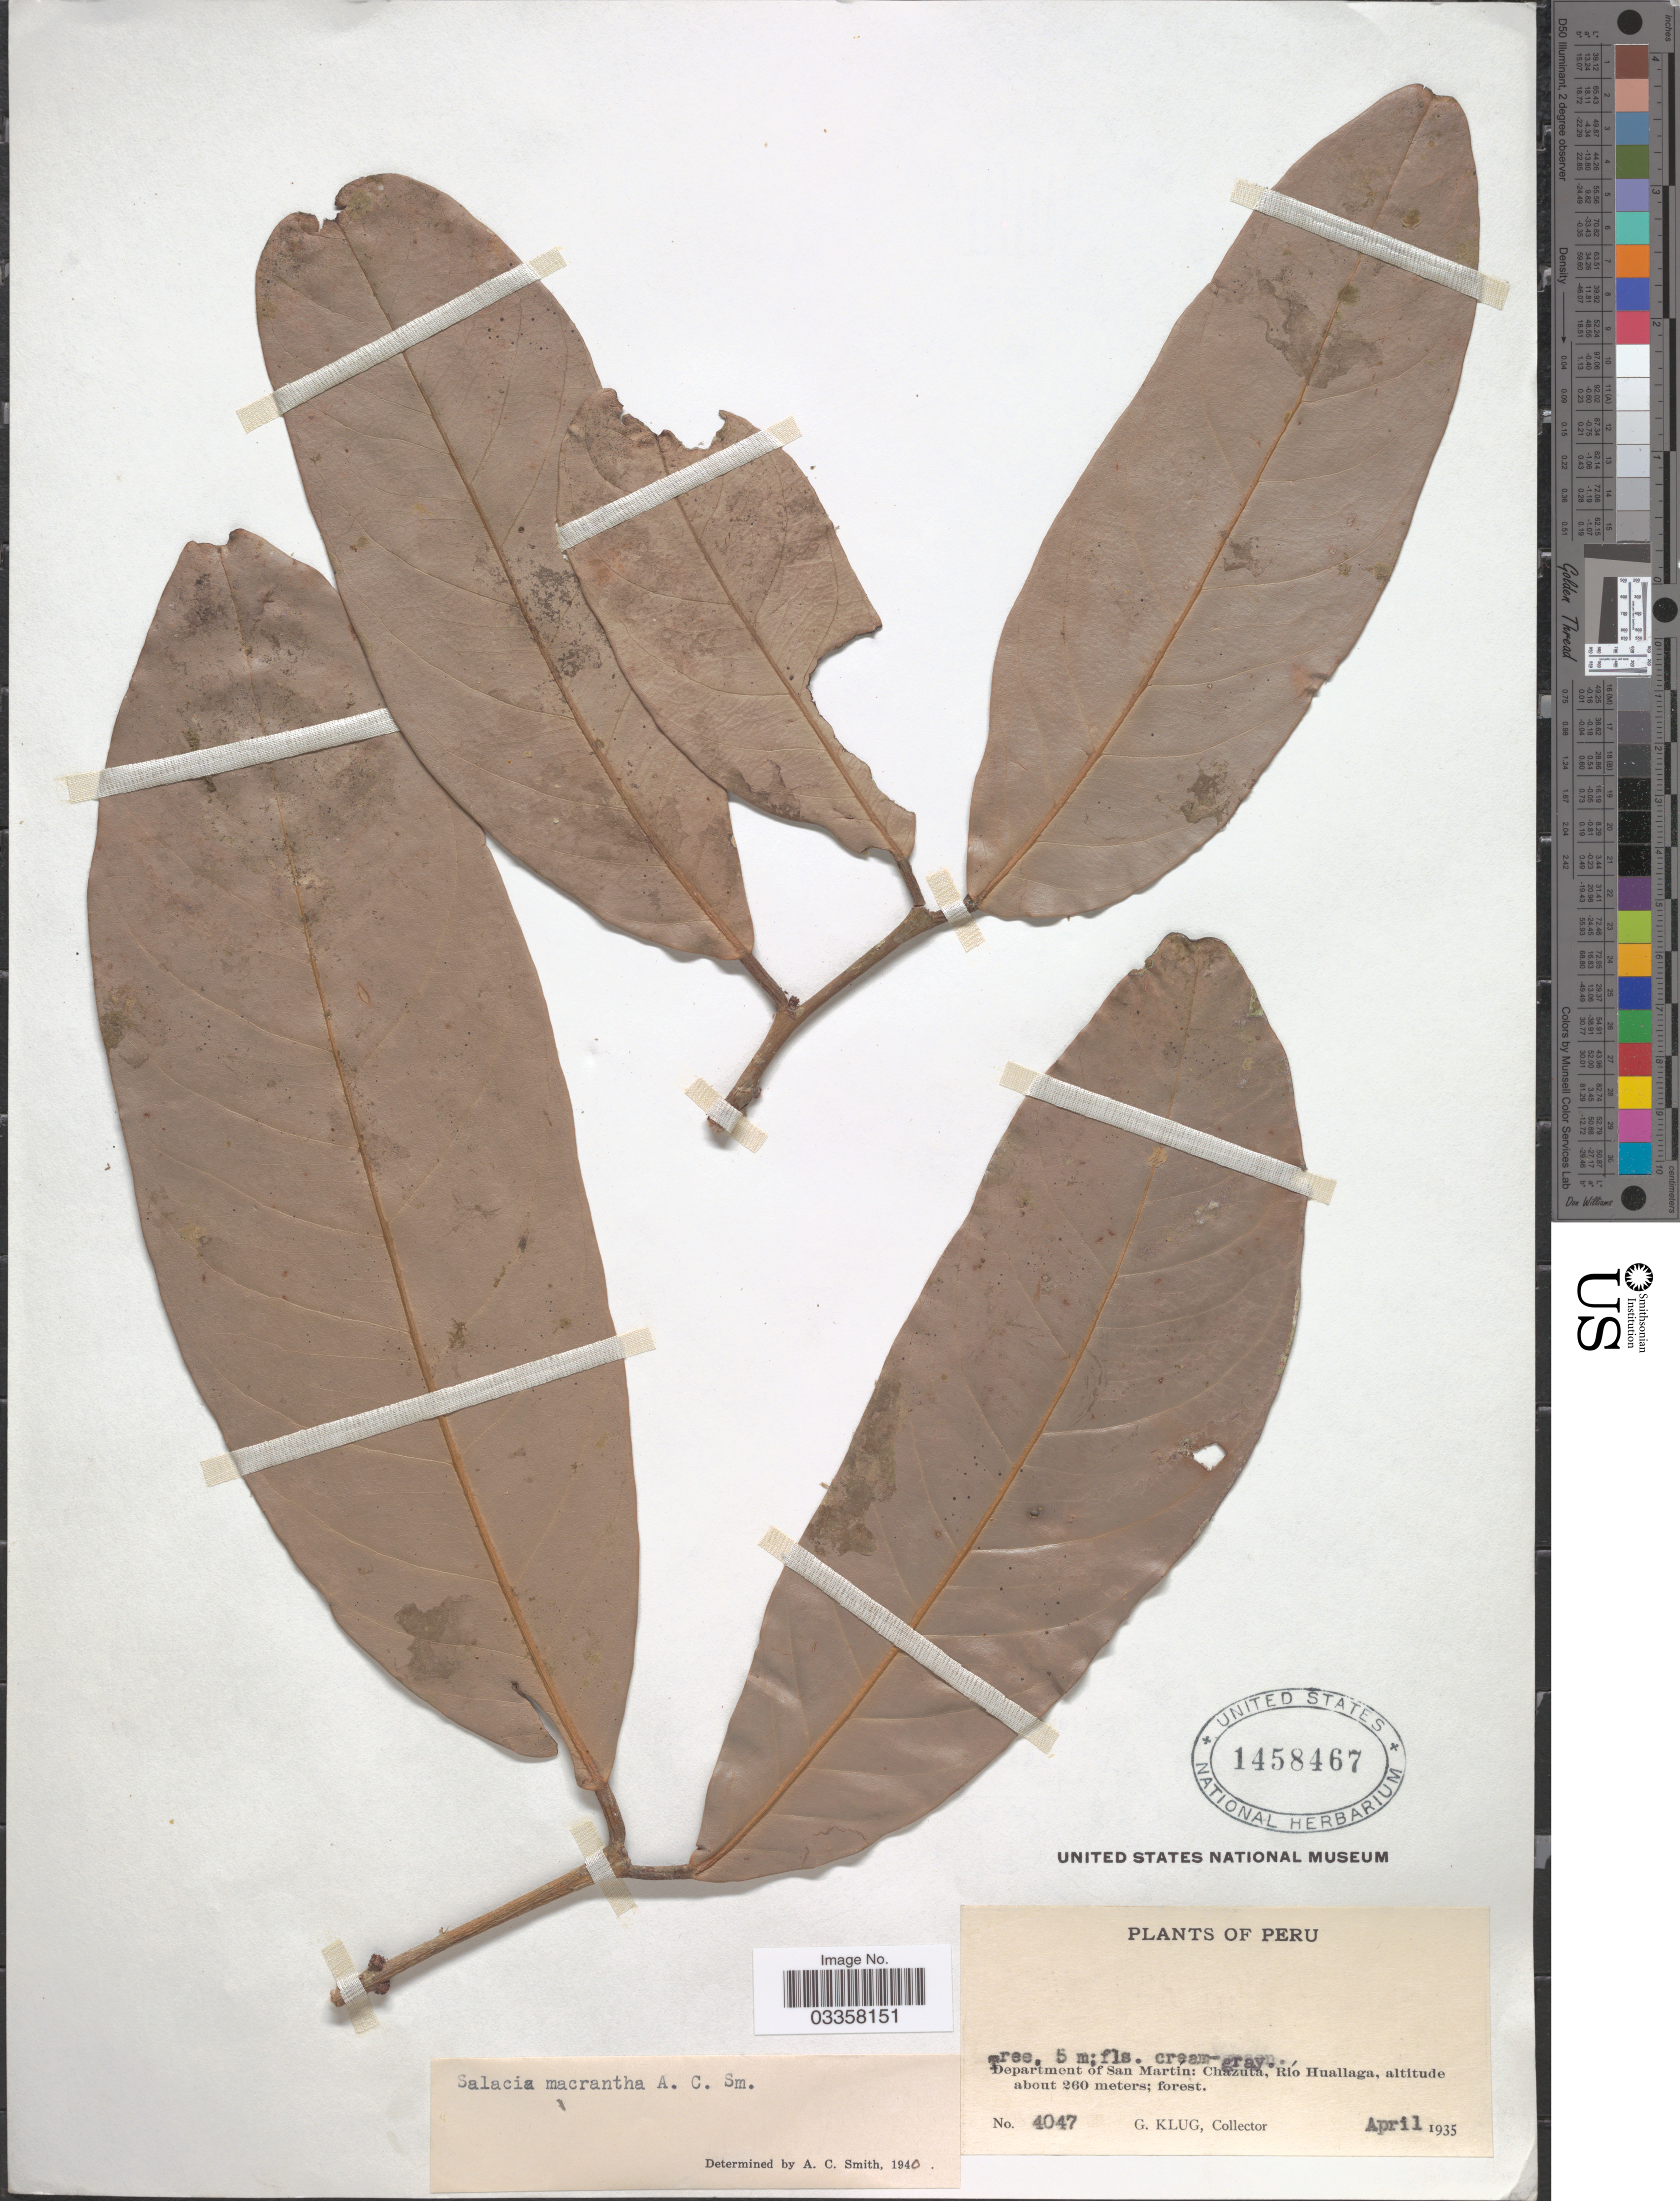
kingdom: Plantae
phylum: Tracheophyta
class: Magnoliopsida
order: Celastrales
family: Celastraceae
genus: Salacia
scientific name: Salacia macrantha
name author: A.C. Sm.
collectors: G. Klug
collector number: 4047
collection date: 1935-04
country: Peru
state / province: San Martín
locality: Department of San Martin: Chazuta, Río Huallaga.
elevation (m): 260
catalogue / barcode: US 1458467